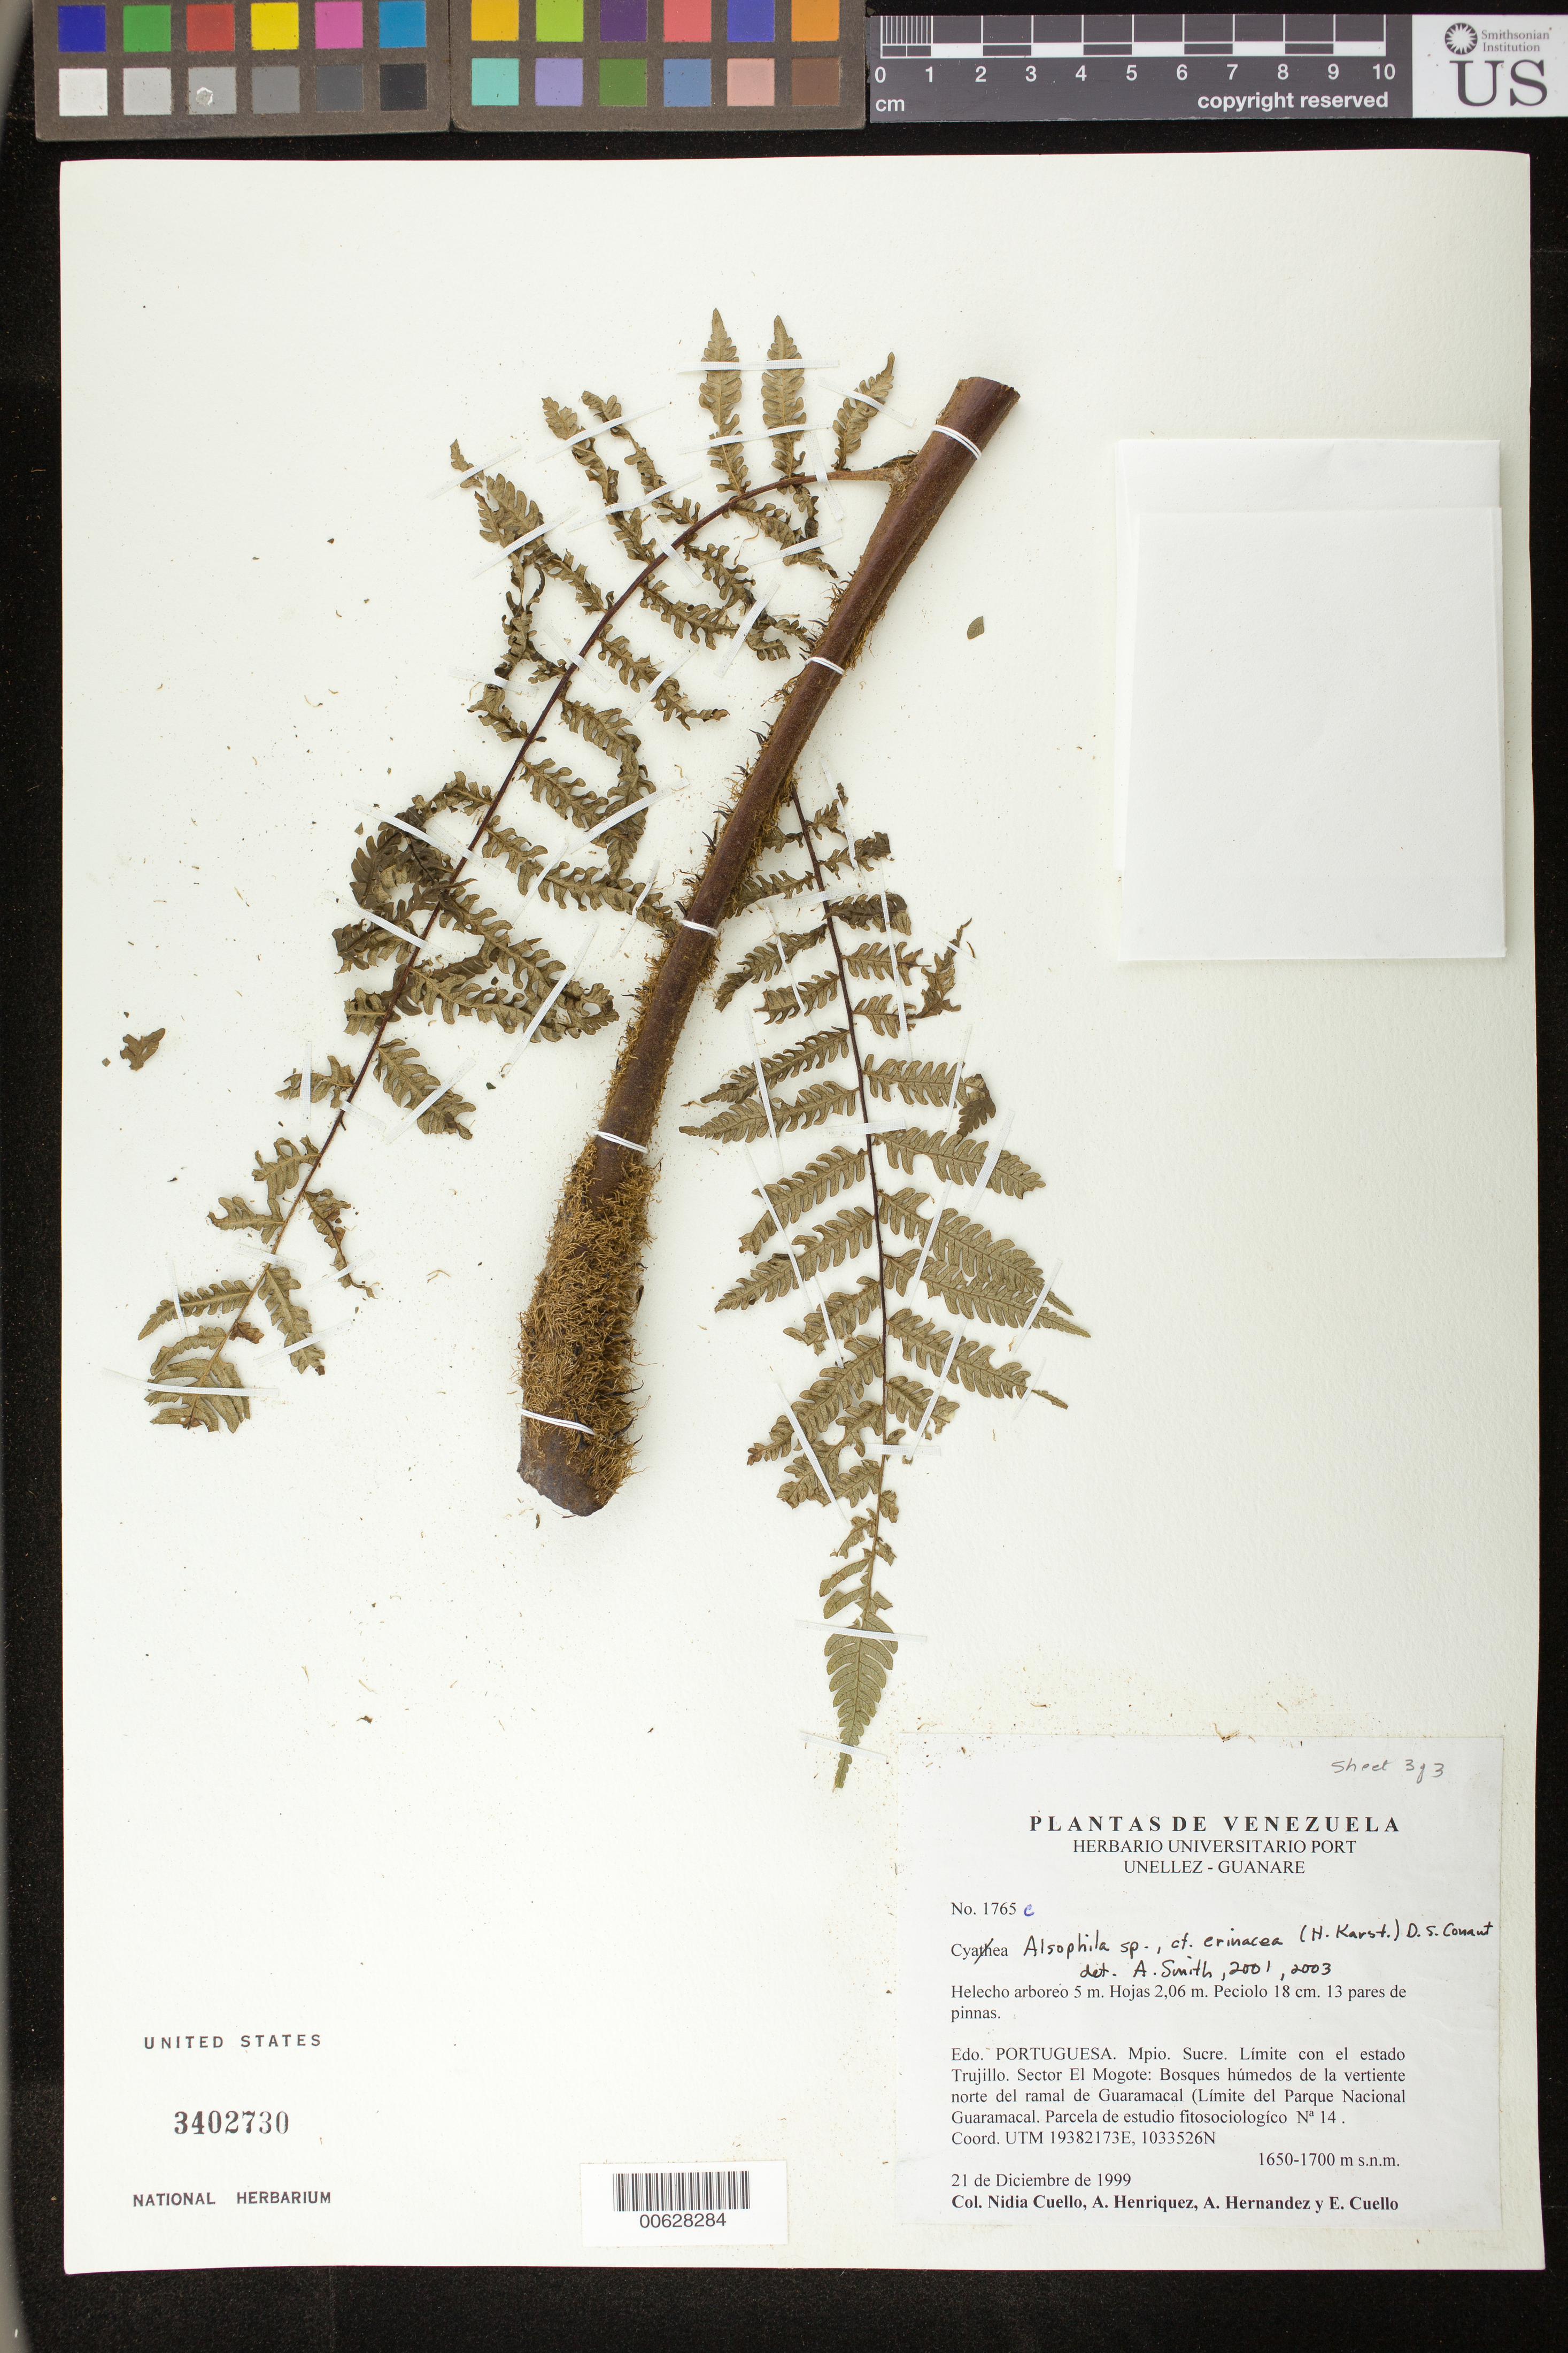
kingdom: Plantae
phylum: Tracheophyta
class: Polypodiopsida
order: Cyatheales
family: Cyatheaceae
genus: Alsophila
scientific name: Alsophila sp.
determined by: Smith, Alan R., (UC)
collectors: N. L. Cuello, A. Henriquez, A. Hernandez & E. Cuello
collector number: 1765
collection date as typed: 21 Dec 1999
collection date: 1999-12-21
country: Venezuela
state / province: Portuguesa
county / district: Sucre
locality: Sector El Mogote, vertiente N ramal de Guaramacal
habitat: Bosques húmedos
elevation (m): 1650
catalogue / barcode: US 3402730